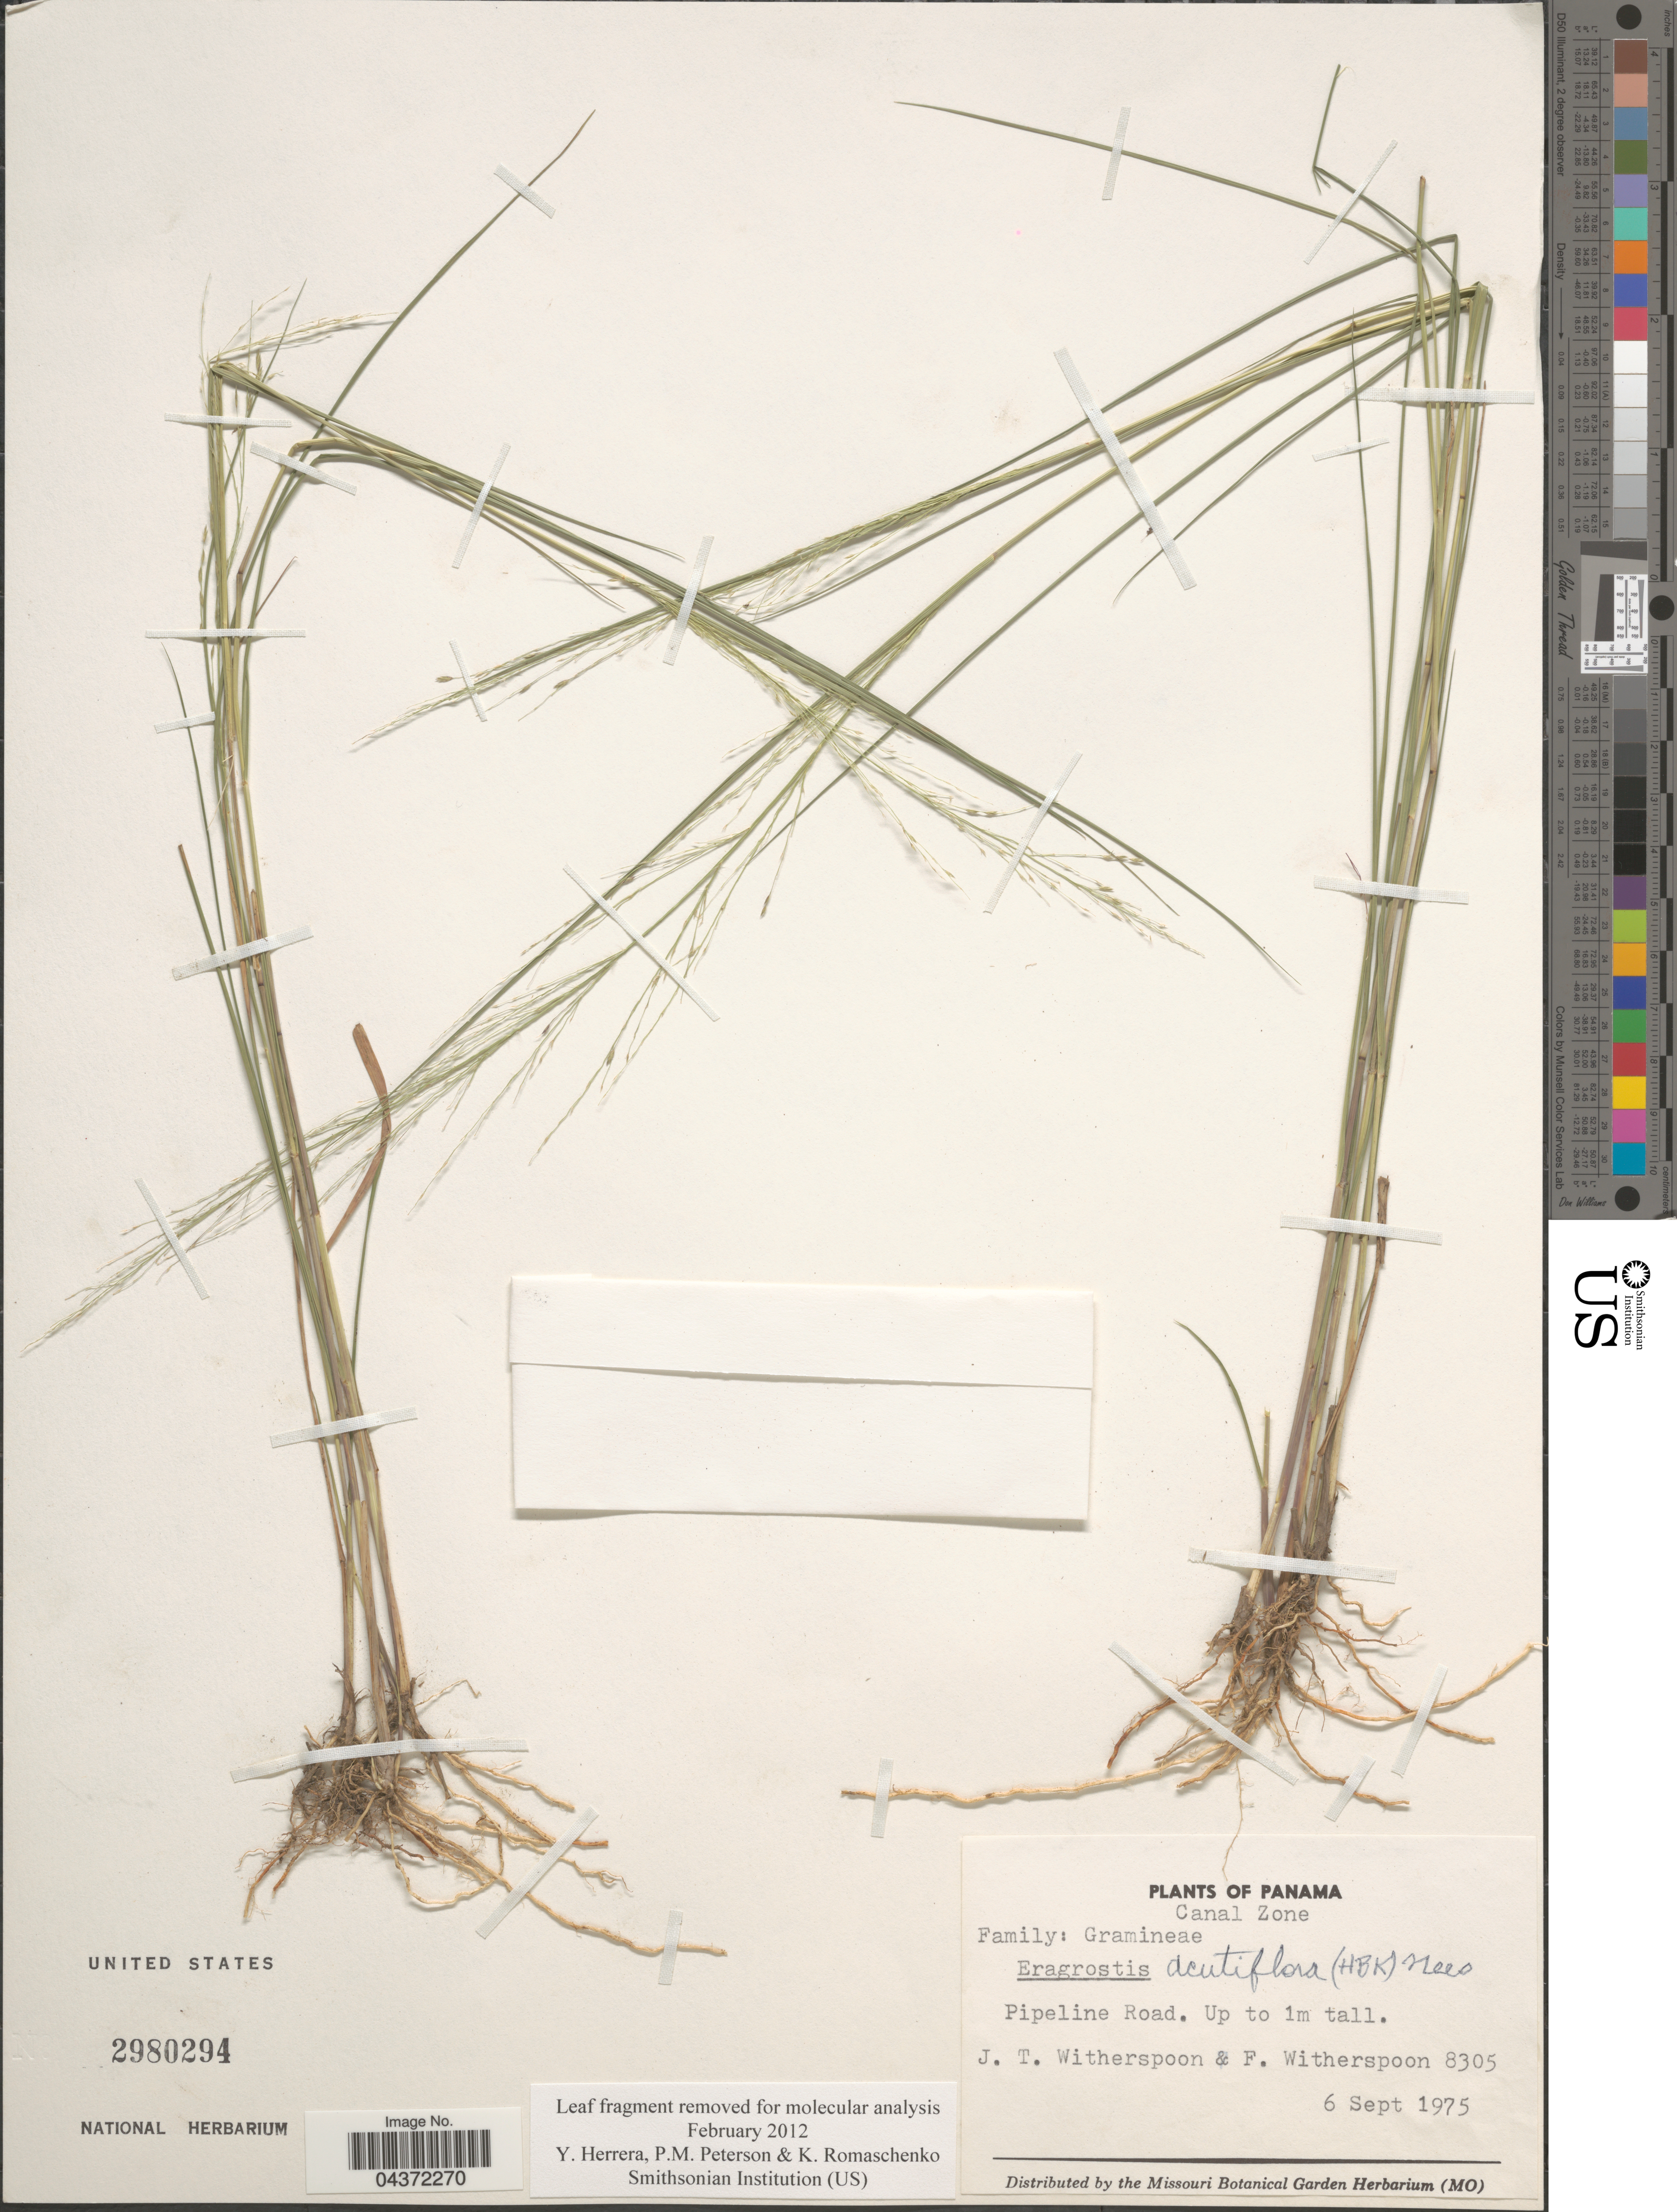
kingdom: Plantae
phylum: Tracheophyta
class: Liliopsida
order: Poales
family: Poaceae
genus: Eragrostis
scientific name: Eragrostis acutiflora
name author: (Kunth) Nees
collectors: J. Witherspoon & F. Witherspoon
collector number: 8305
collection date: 1975-09-06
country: Panama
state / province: Colón / Panamá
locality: Canal Zone. Pipeline Road.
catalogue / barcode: US 2980294